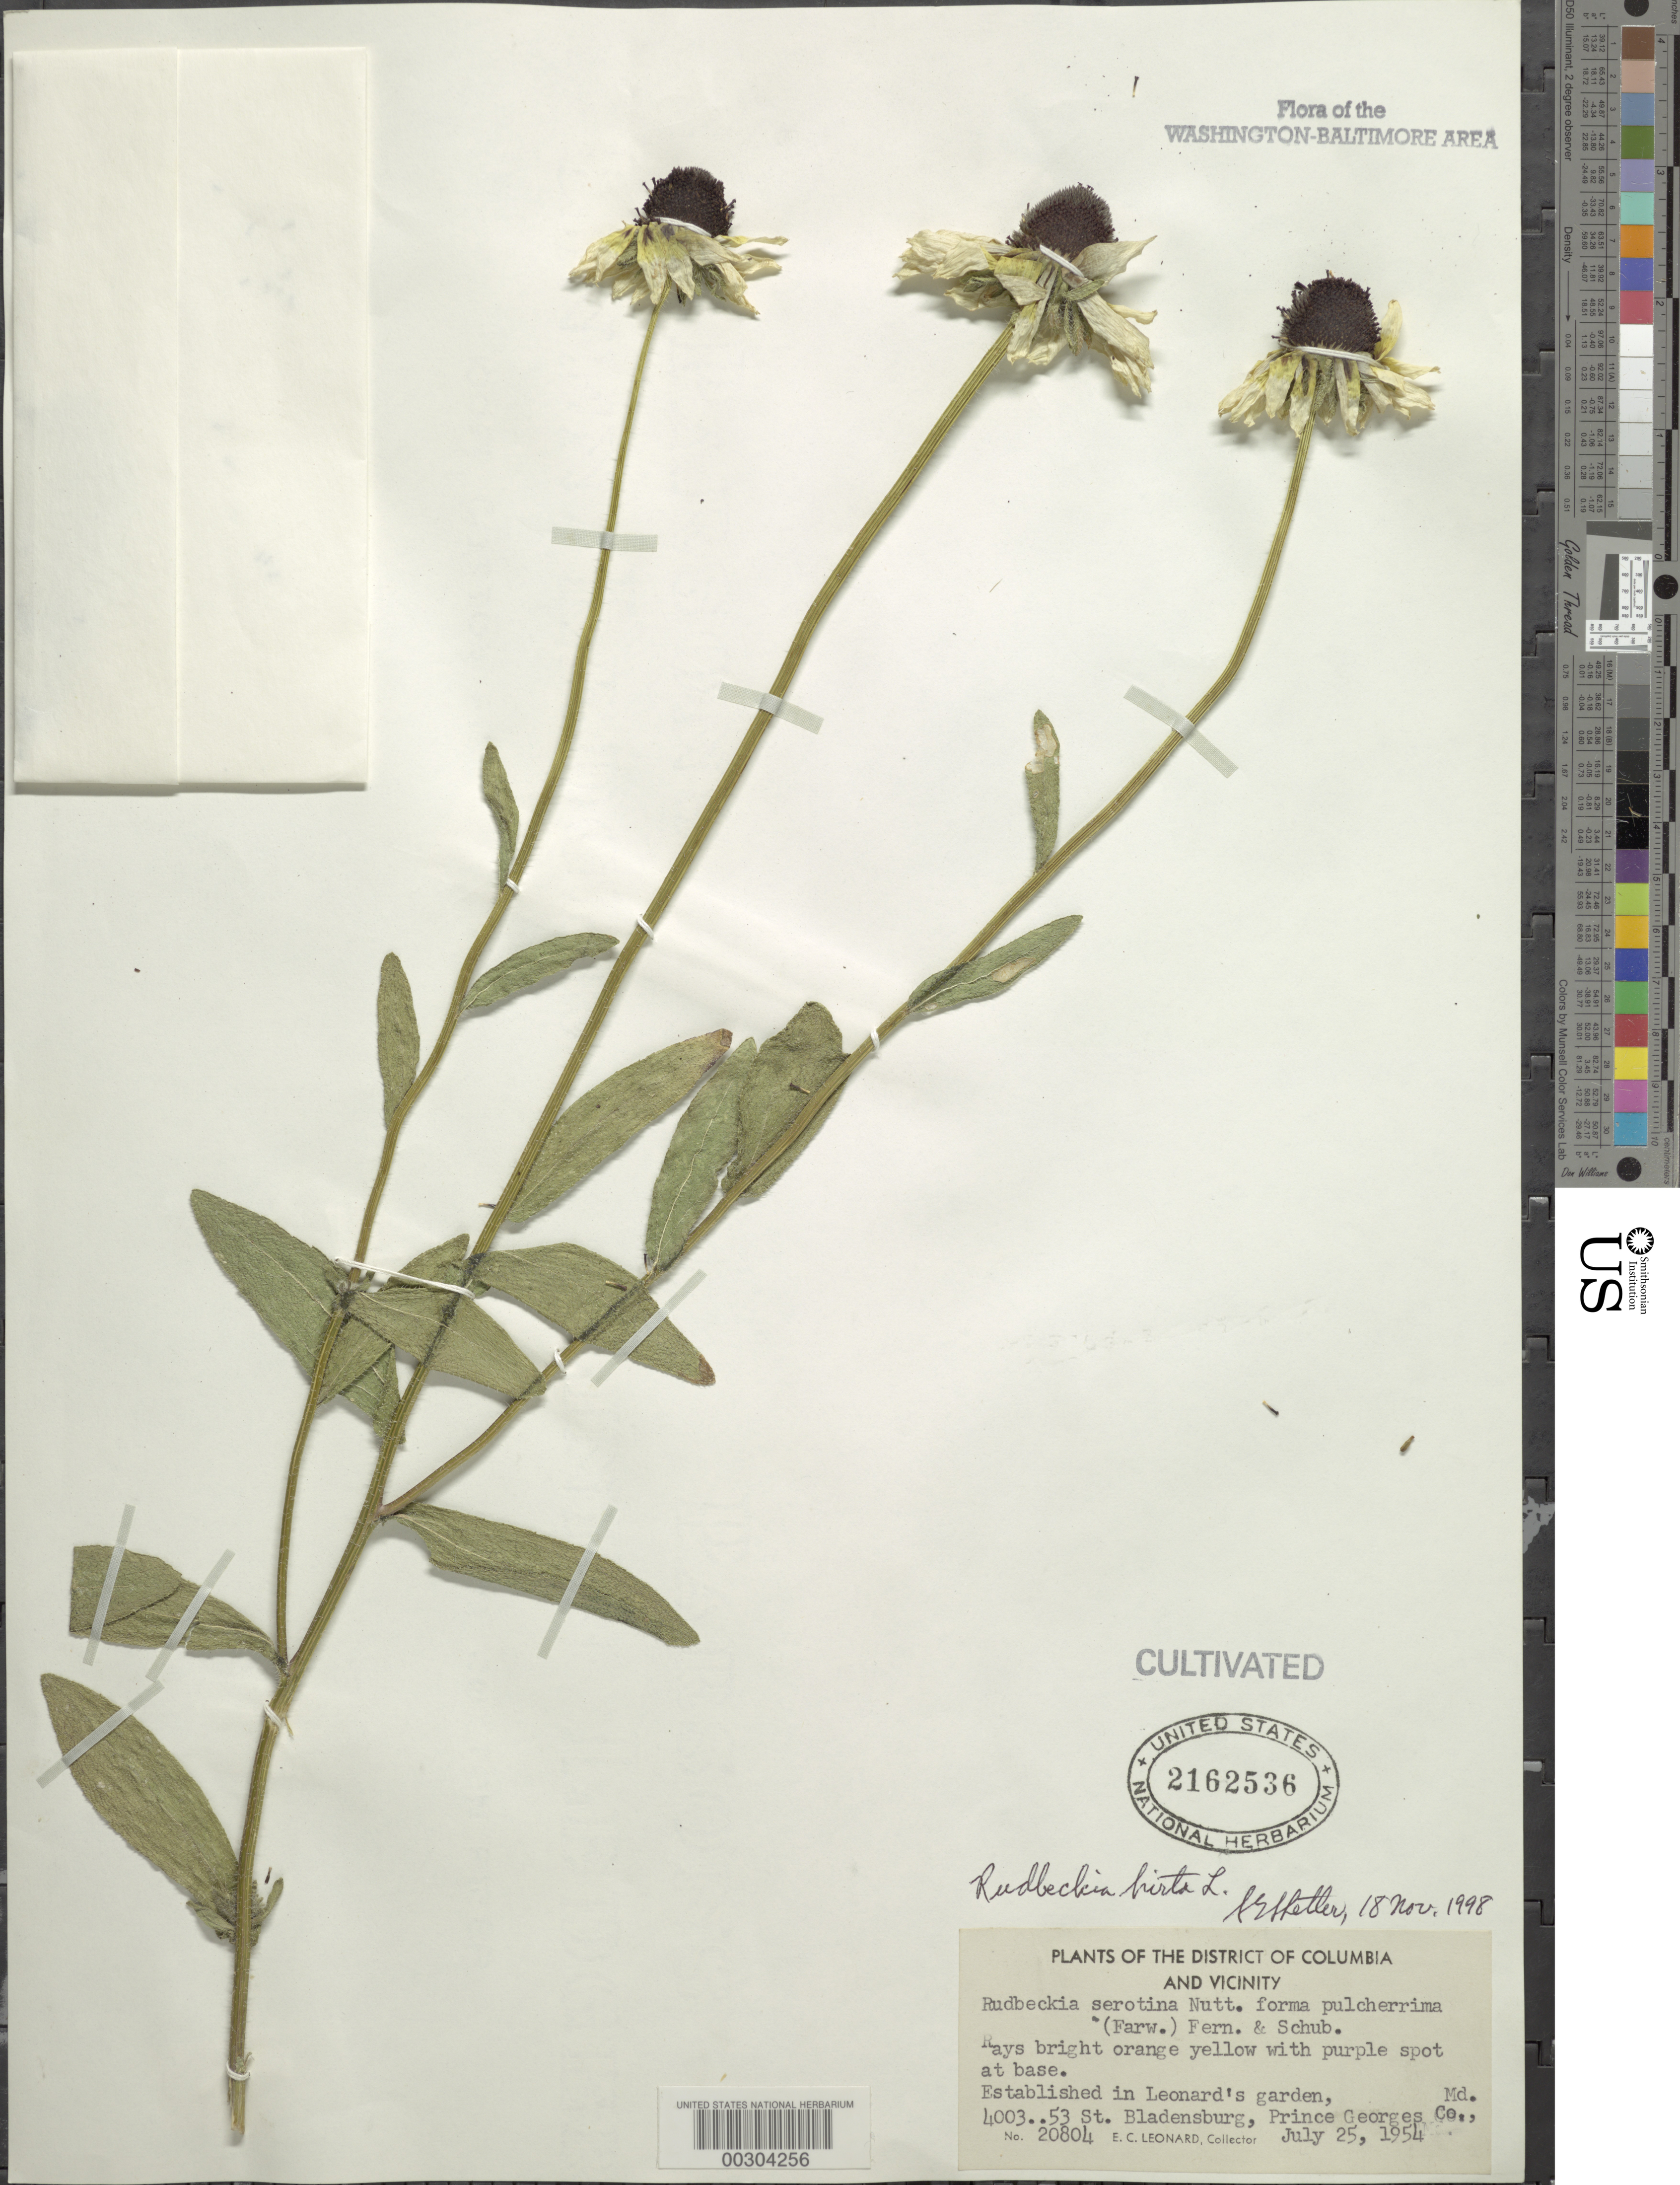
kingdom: Plantae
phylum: Tracheophyta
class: Magnoliopsida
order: Asterales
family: Asteraceae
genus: Rudbeckia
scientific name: Rudbeckia hirta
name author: L.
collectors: E. C. Leonard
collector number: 20804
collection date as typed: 25 Jul 1954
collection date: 1954-07-25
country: United States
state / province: Maryland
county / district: Prince George's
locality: Bladensburg, 4003 53 St, Leonard's garden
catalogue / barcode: US 2162536